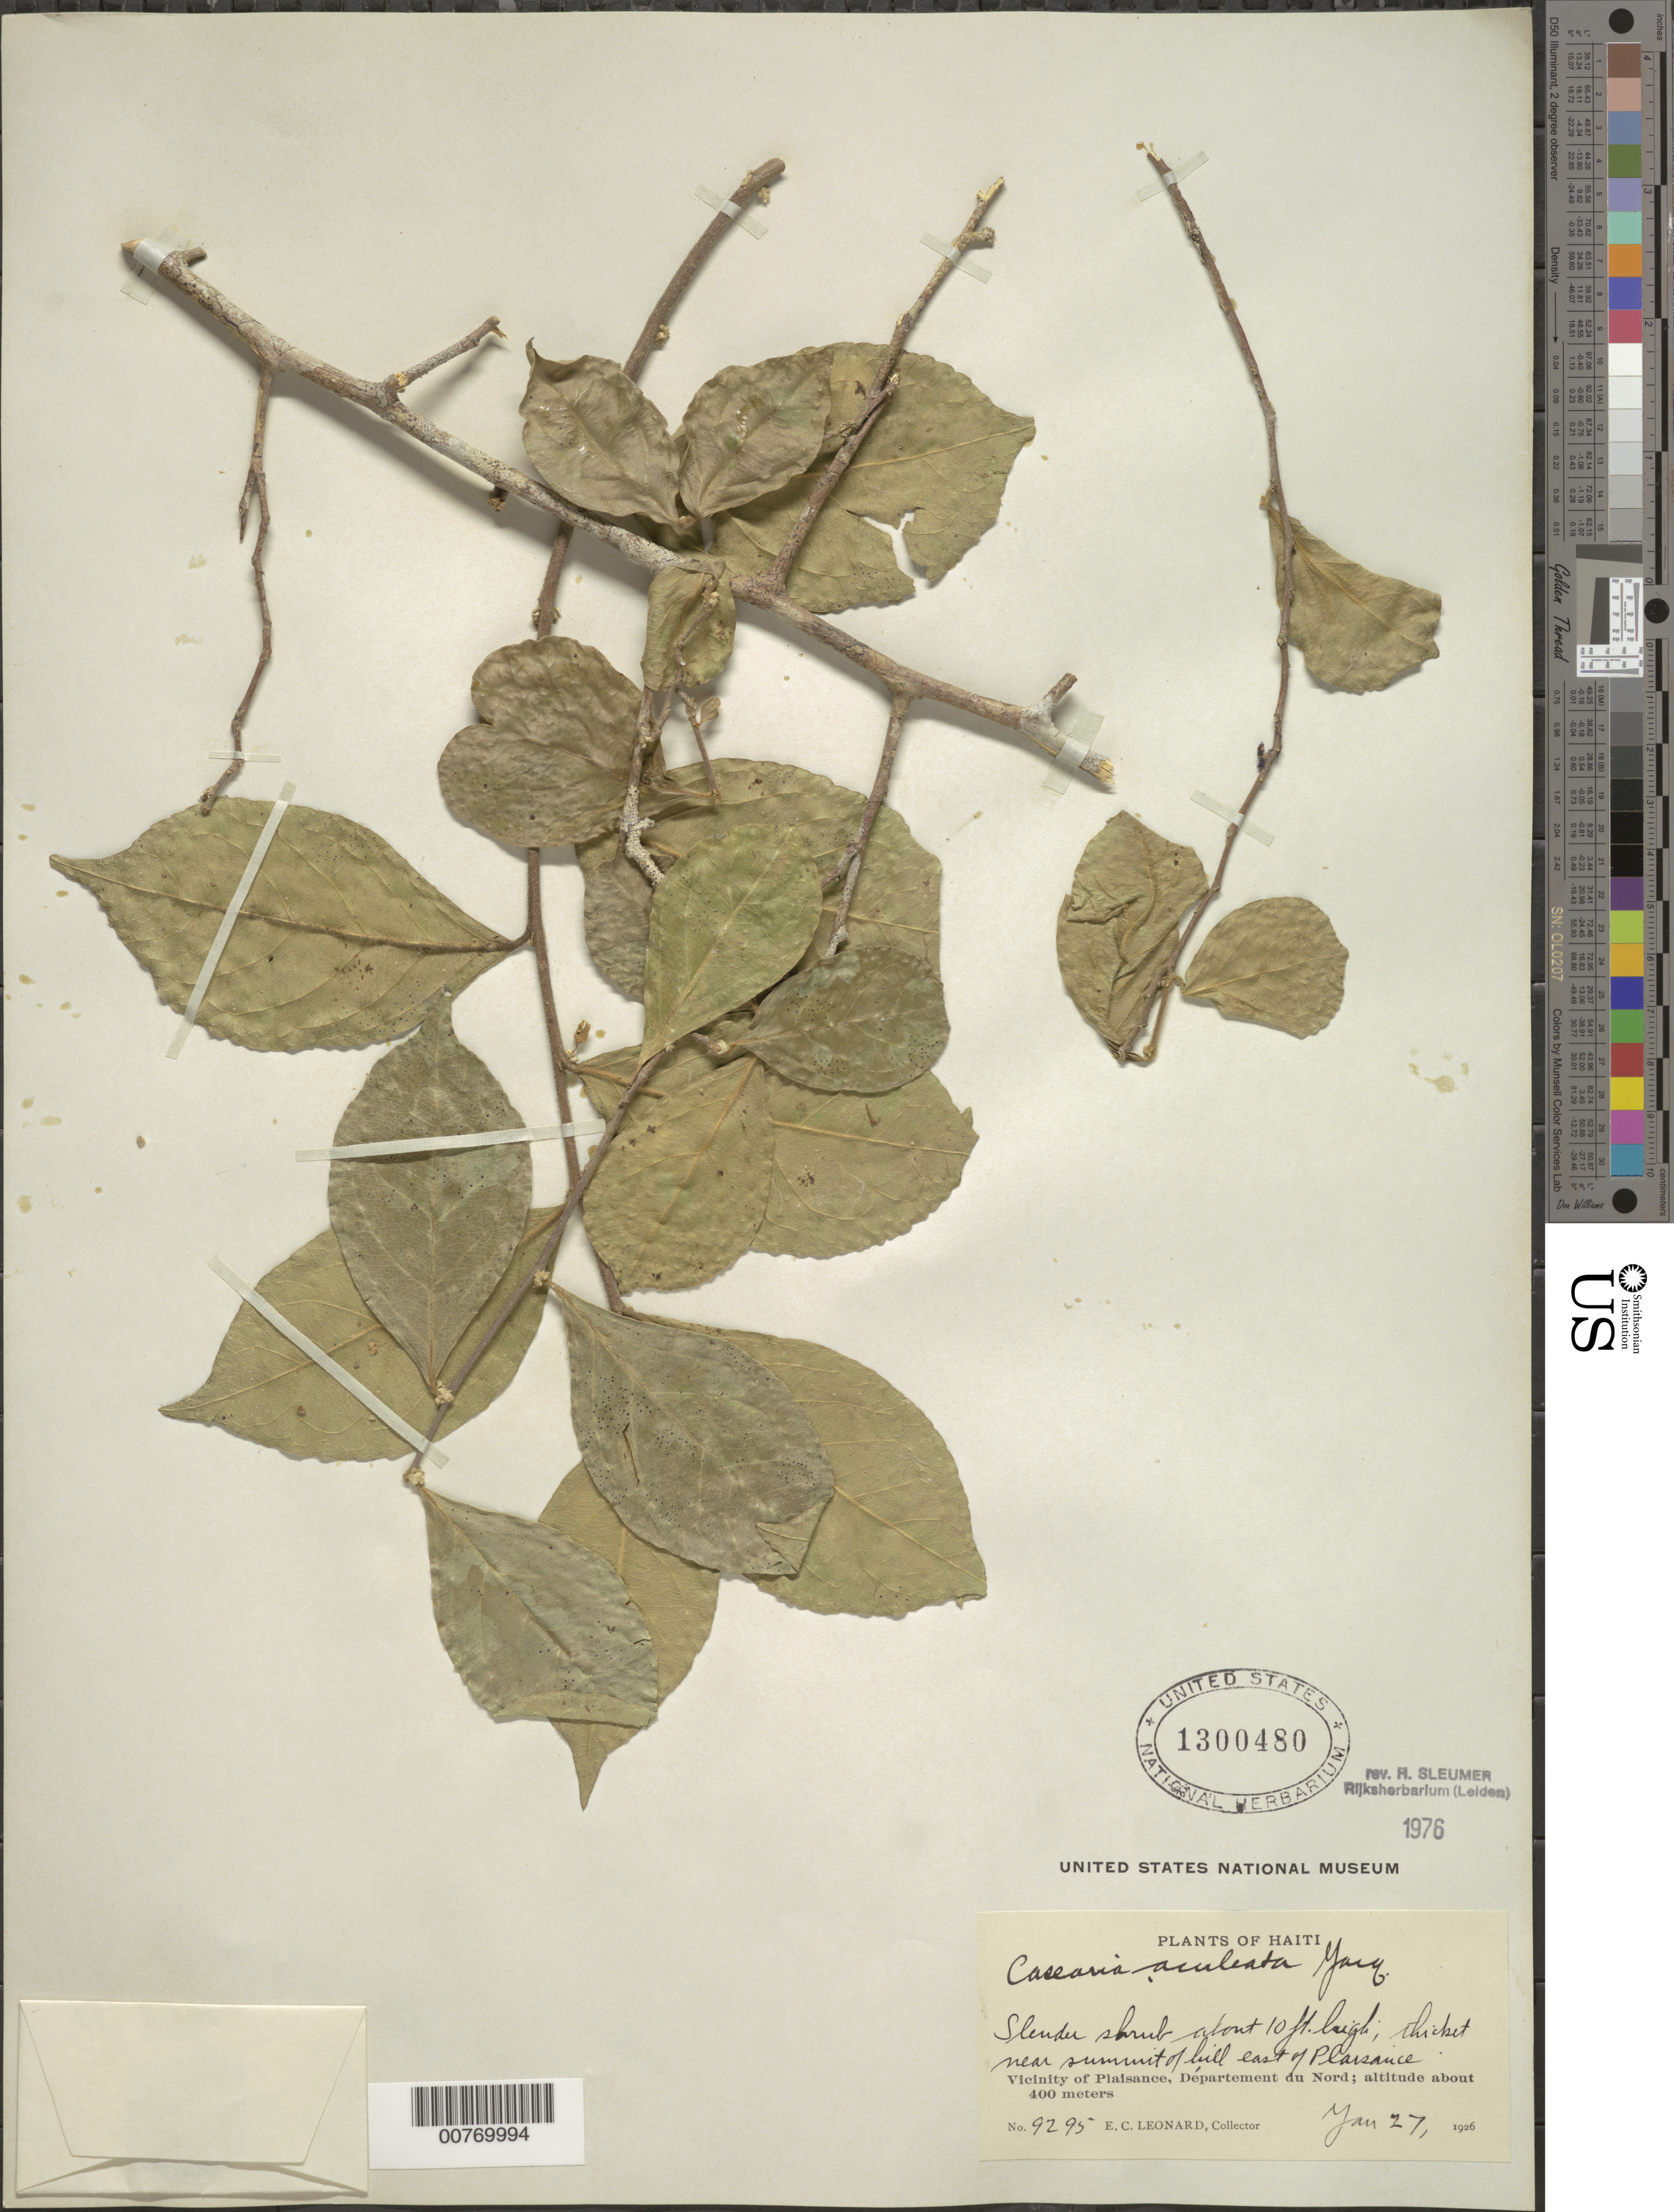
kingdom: Plantae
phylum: Tracheophyta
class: Magnoliopsida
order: Malpighiales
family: Salicaceae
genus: Casearia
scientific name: Casearia aculeata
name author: Jacq.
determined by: Sleumer, H. O.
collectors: E. C. Leonard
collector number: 9295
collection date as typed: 27 Jan 1926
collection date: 1926-01-27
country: Haiti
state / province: Nord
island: Hispaniola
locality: Vicinity of Plaisance, Department of Nord, east of Plaisance.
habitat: Thicket near summit of hill.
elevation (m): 400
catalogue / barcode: US 1300480